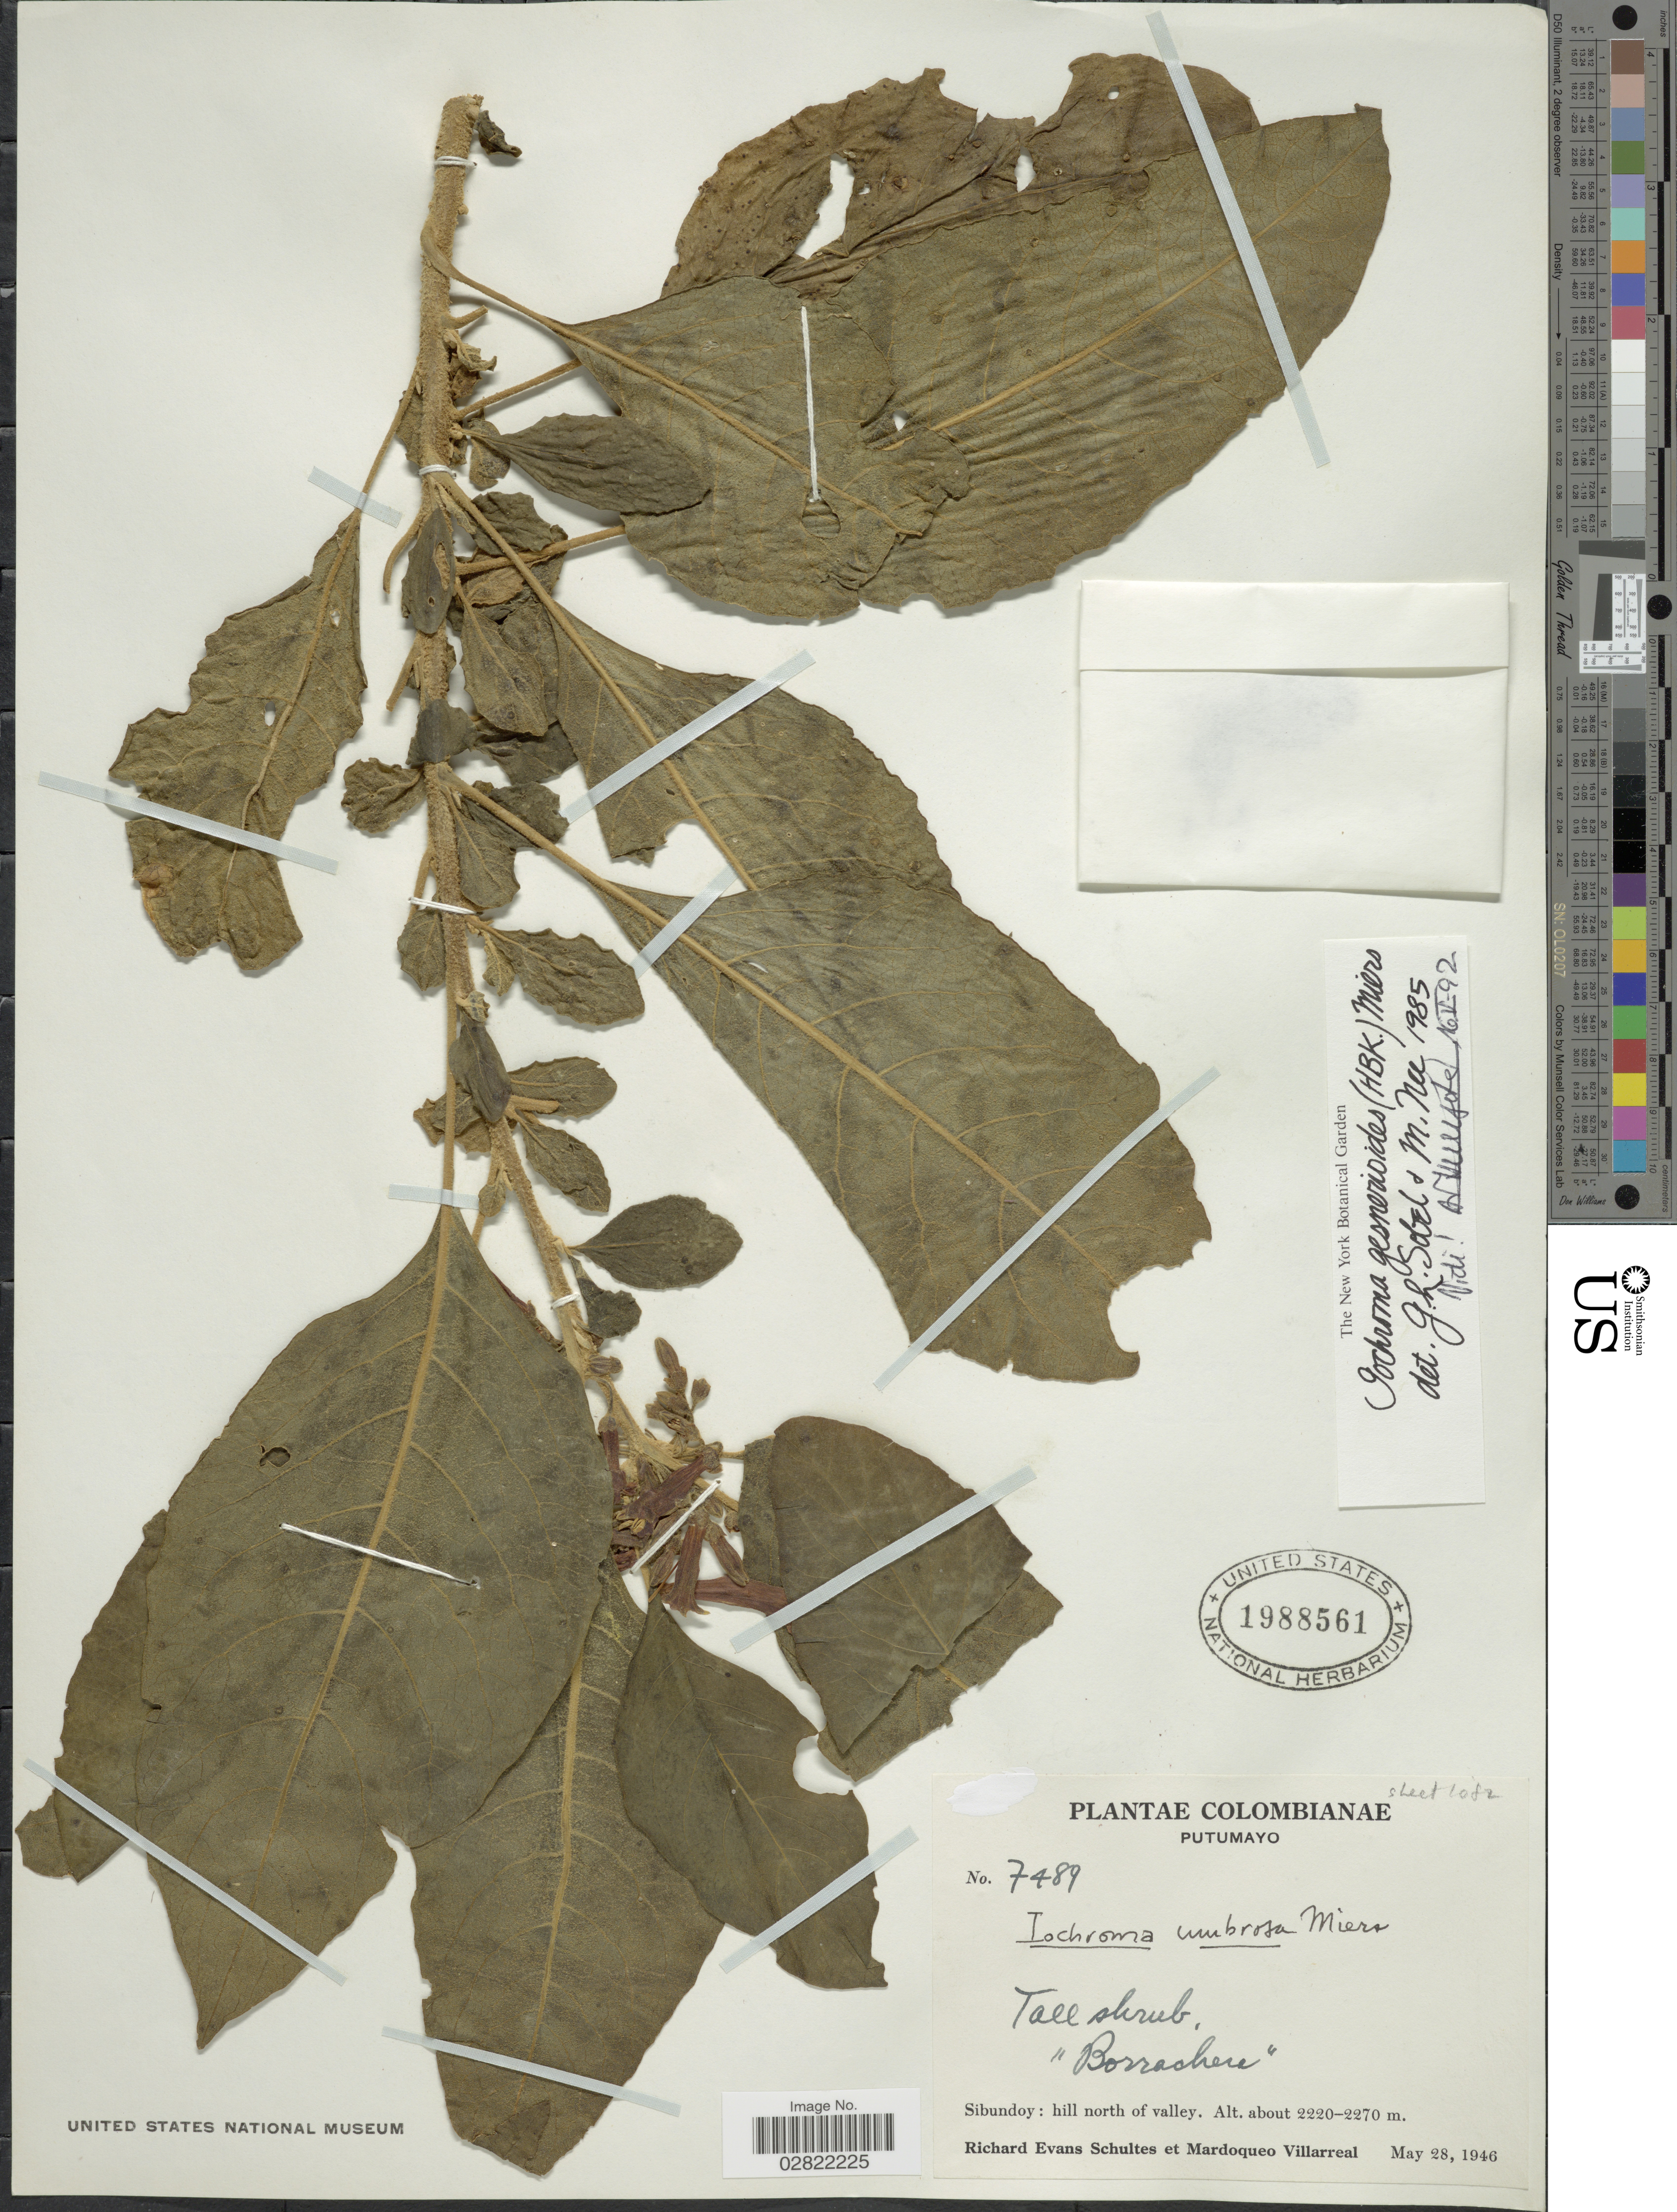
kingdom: Plantae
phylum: Tracheophyta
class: Magnoliopsida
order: Solanales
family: Solanaceae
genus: Iochroma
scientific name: Iochroma gesnerioides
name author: (Kunth) Miers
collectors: R. E. Schultes & M. Villarreal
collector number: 7489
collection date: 1946-05-28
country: Colombia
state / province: Putumayo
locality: Sibundoy: hill north of valley.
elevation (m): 2220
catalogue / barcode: US 1988561